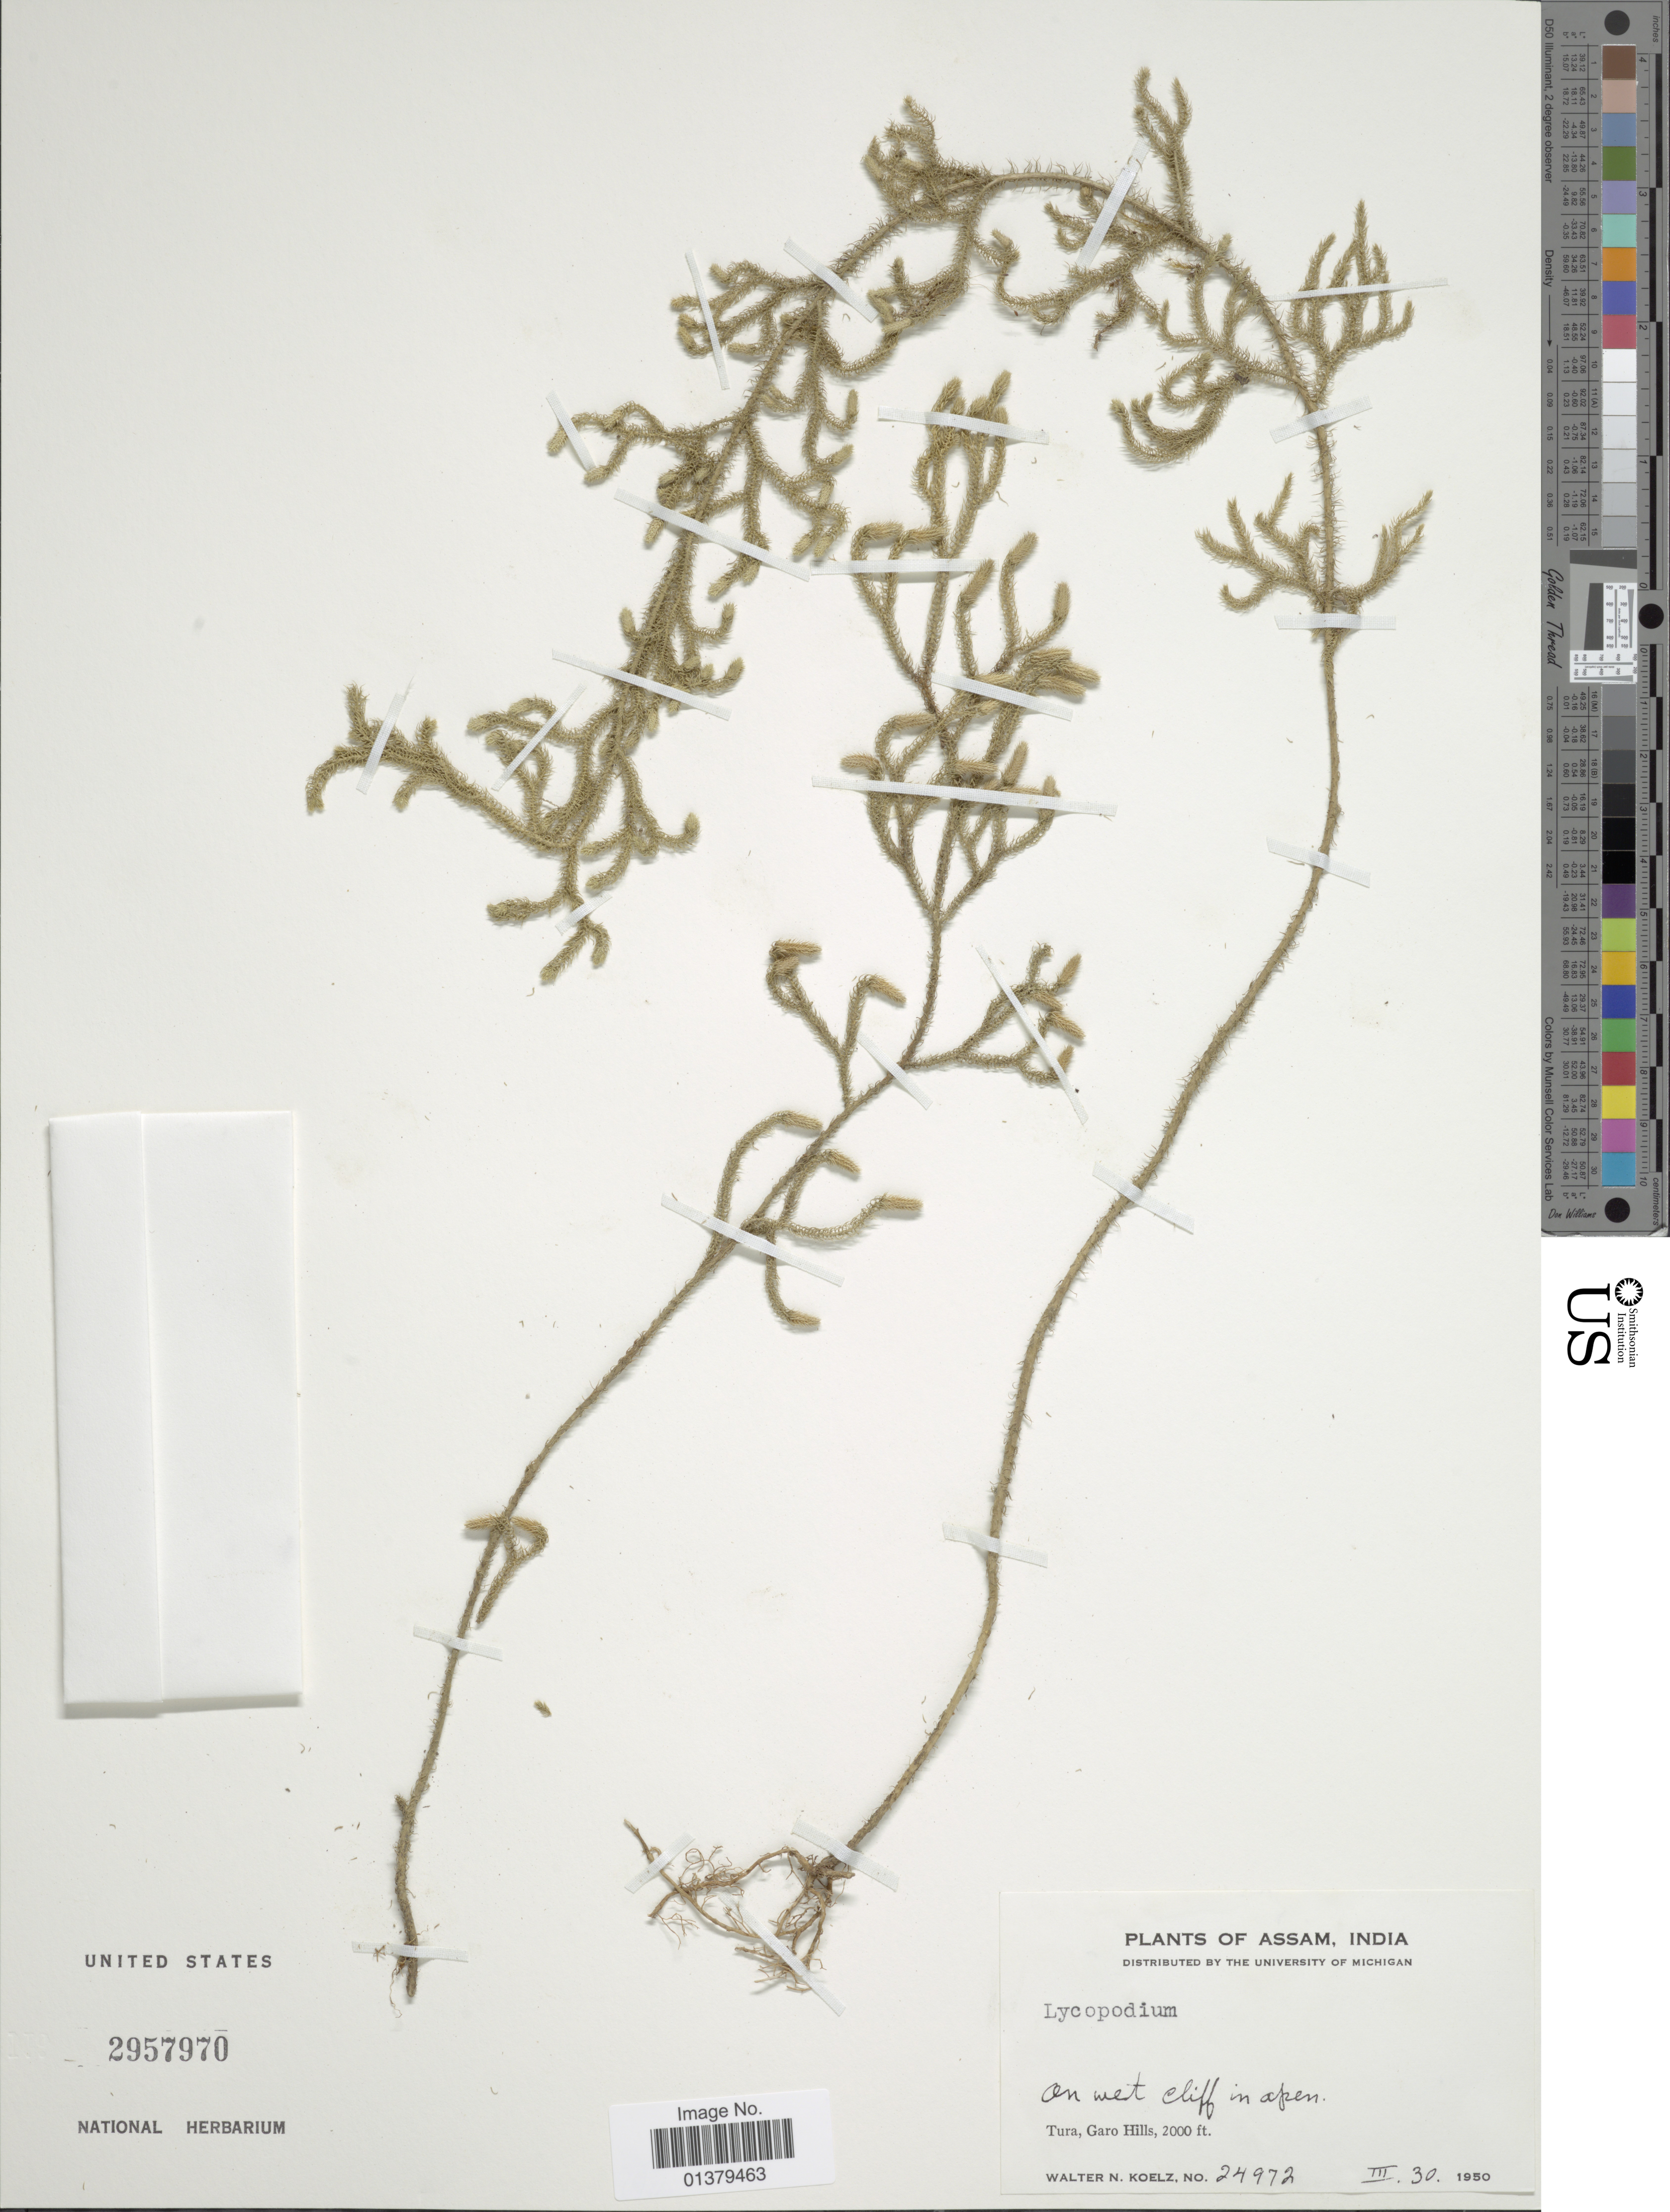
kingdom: Plantae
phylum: Tracheophyta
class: Lycopodiopsida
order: Lycopodiales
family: Lycopodiaceae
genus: Palhinhaea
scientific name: Palhinhaea cernua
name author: (L.) Vasc. & Franco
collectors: W. N. Koelz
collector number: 24972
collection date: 1950-03-30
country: India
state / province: Meghalaya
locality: Tura, Garo Hills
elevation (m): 610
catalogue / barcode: US 2957970